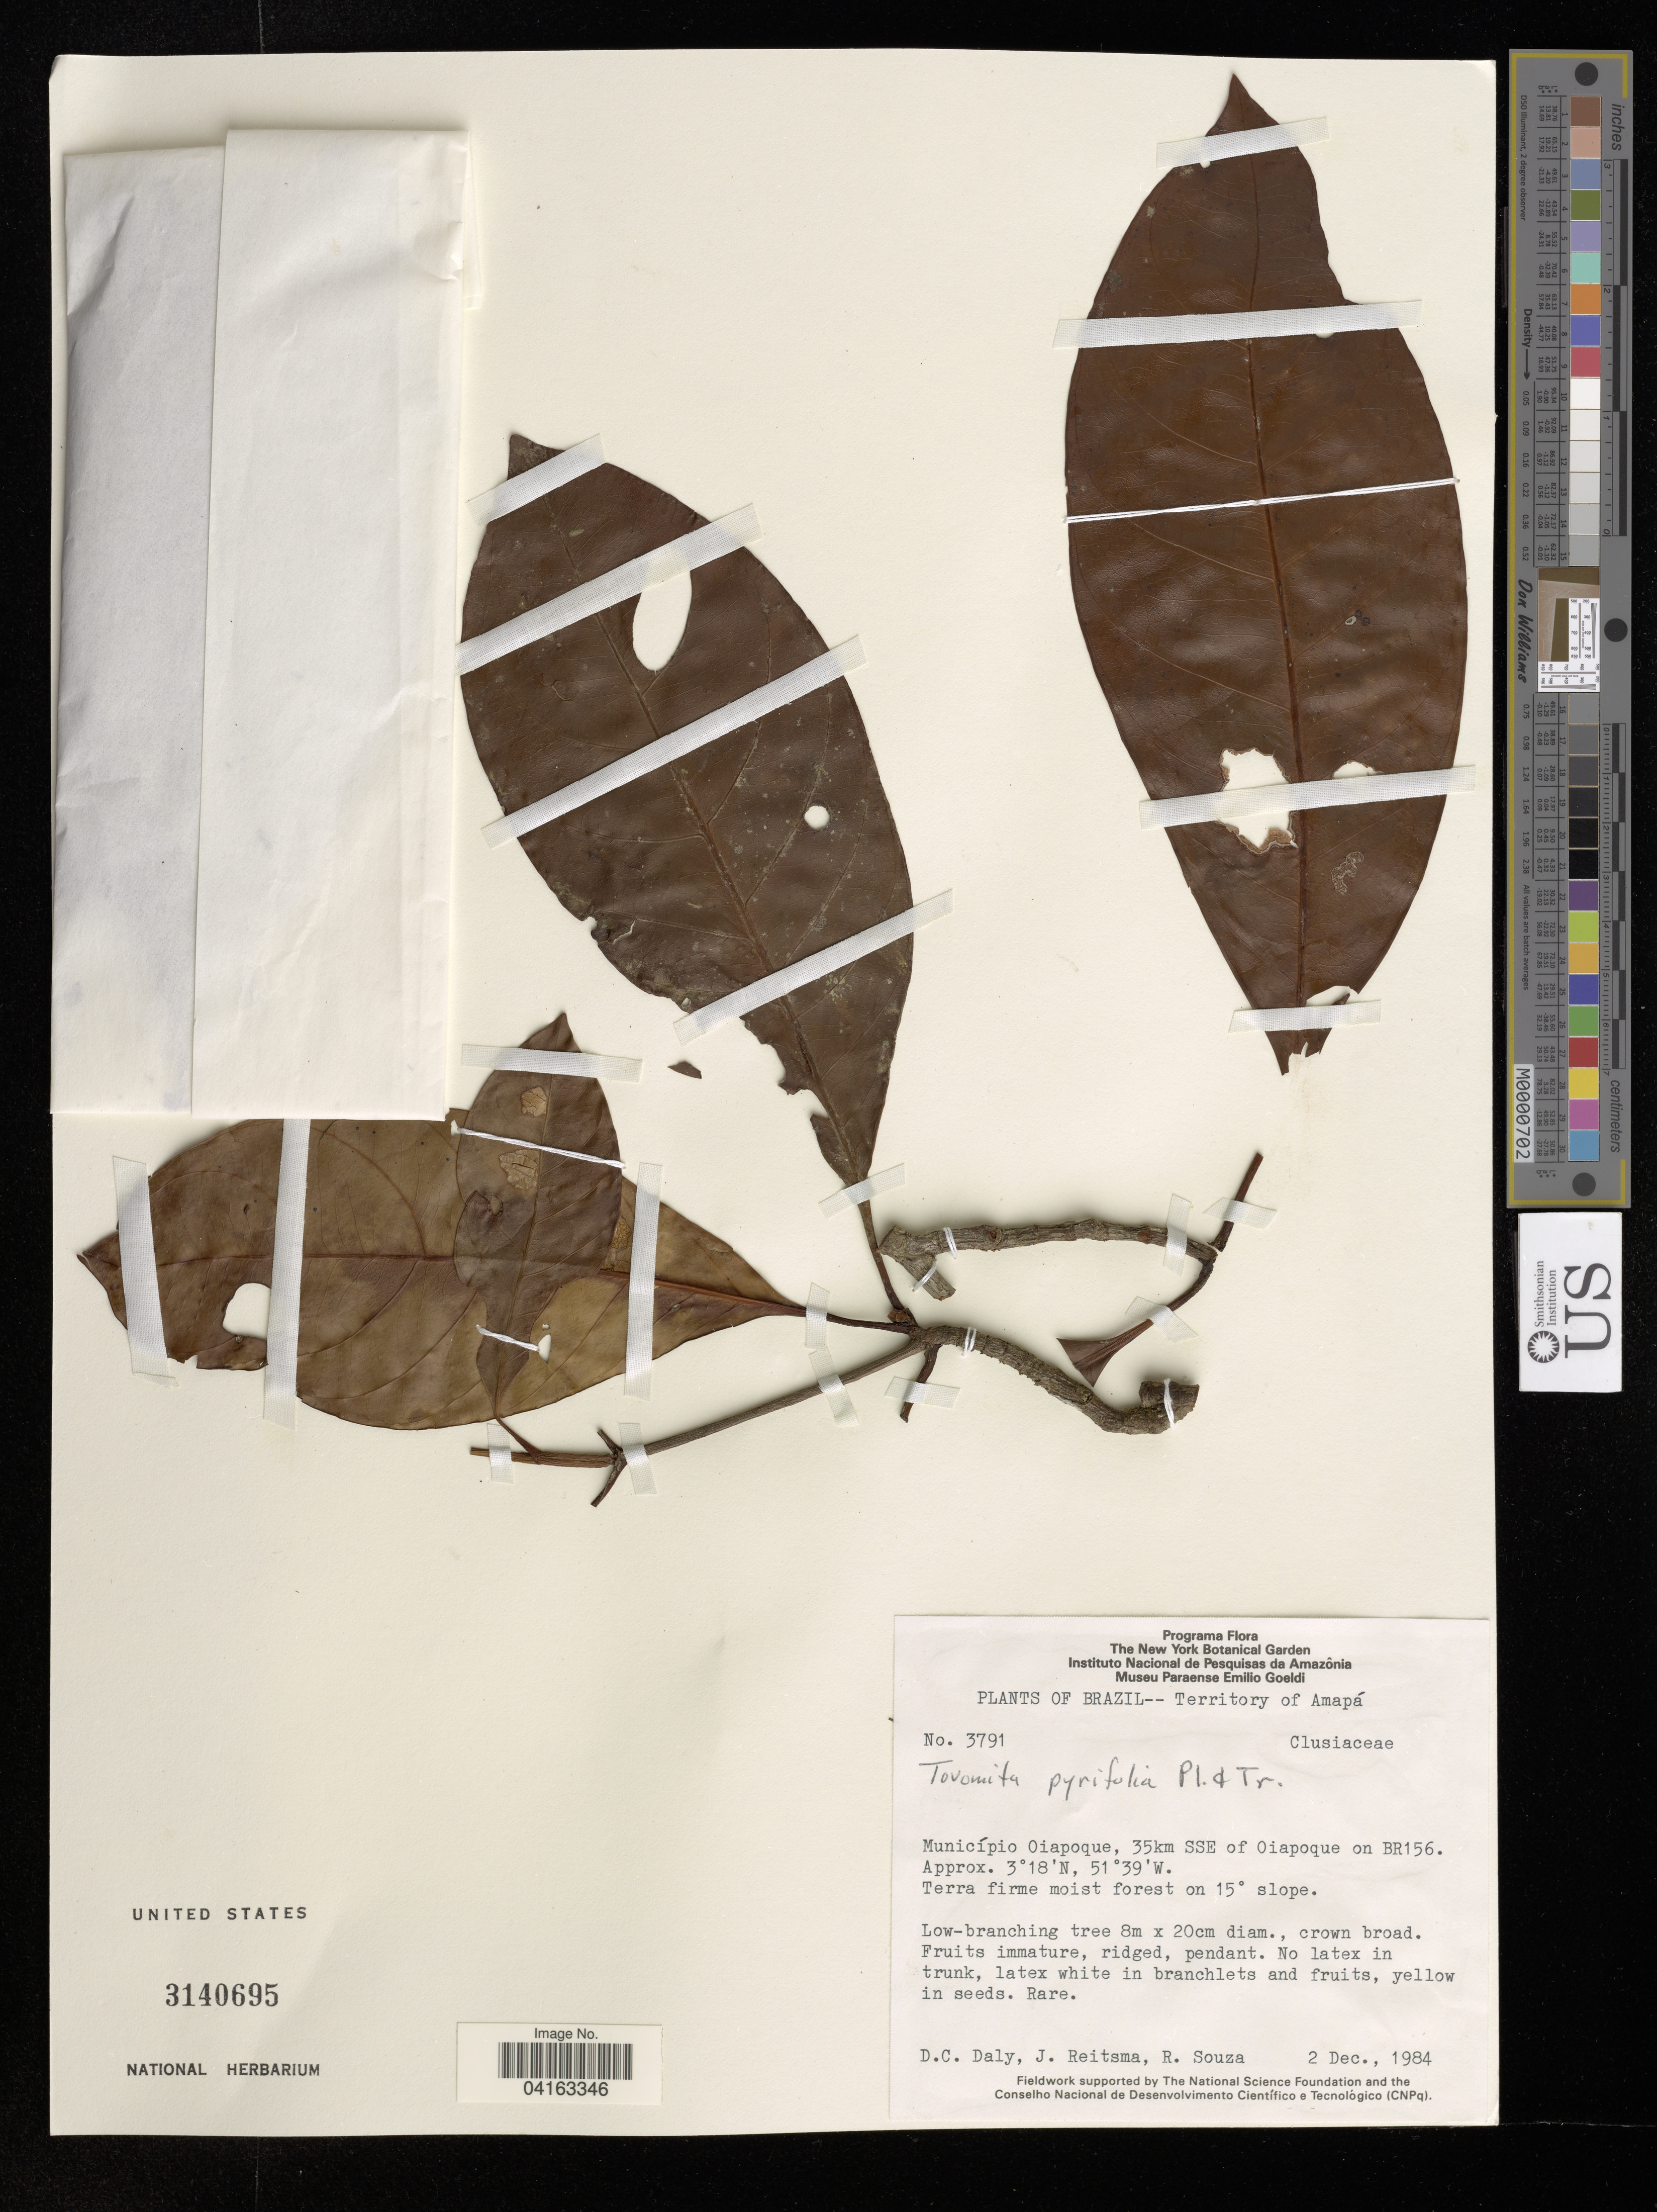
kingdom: Plantae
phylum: Tracheophyta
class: Magnoliopsida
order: Malpighiales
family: Clusiaceae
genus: Tovomita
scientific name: Tovomita pyrifolia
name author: Planch. & Triana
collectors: D. C. Daly, J. Reitsma & R. Souza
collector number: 3791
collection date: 1984-12-02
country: Brazil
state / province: Amapá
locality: Territory of Amapá. Município Oiapoque, 35km SSE of Oiapoque on BR156.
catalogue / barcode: US 3140695